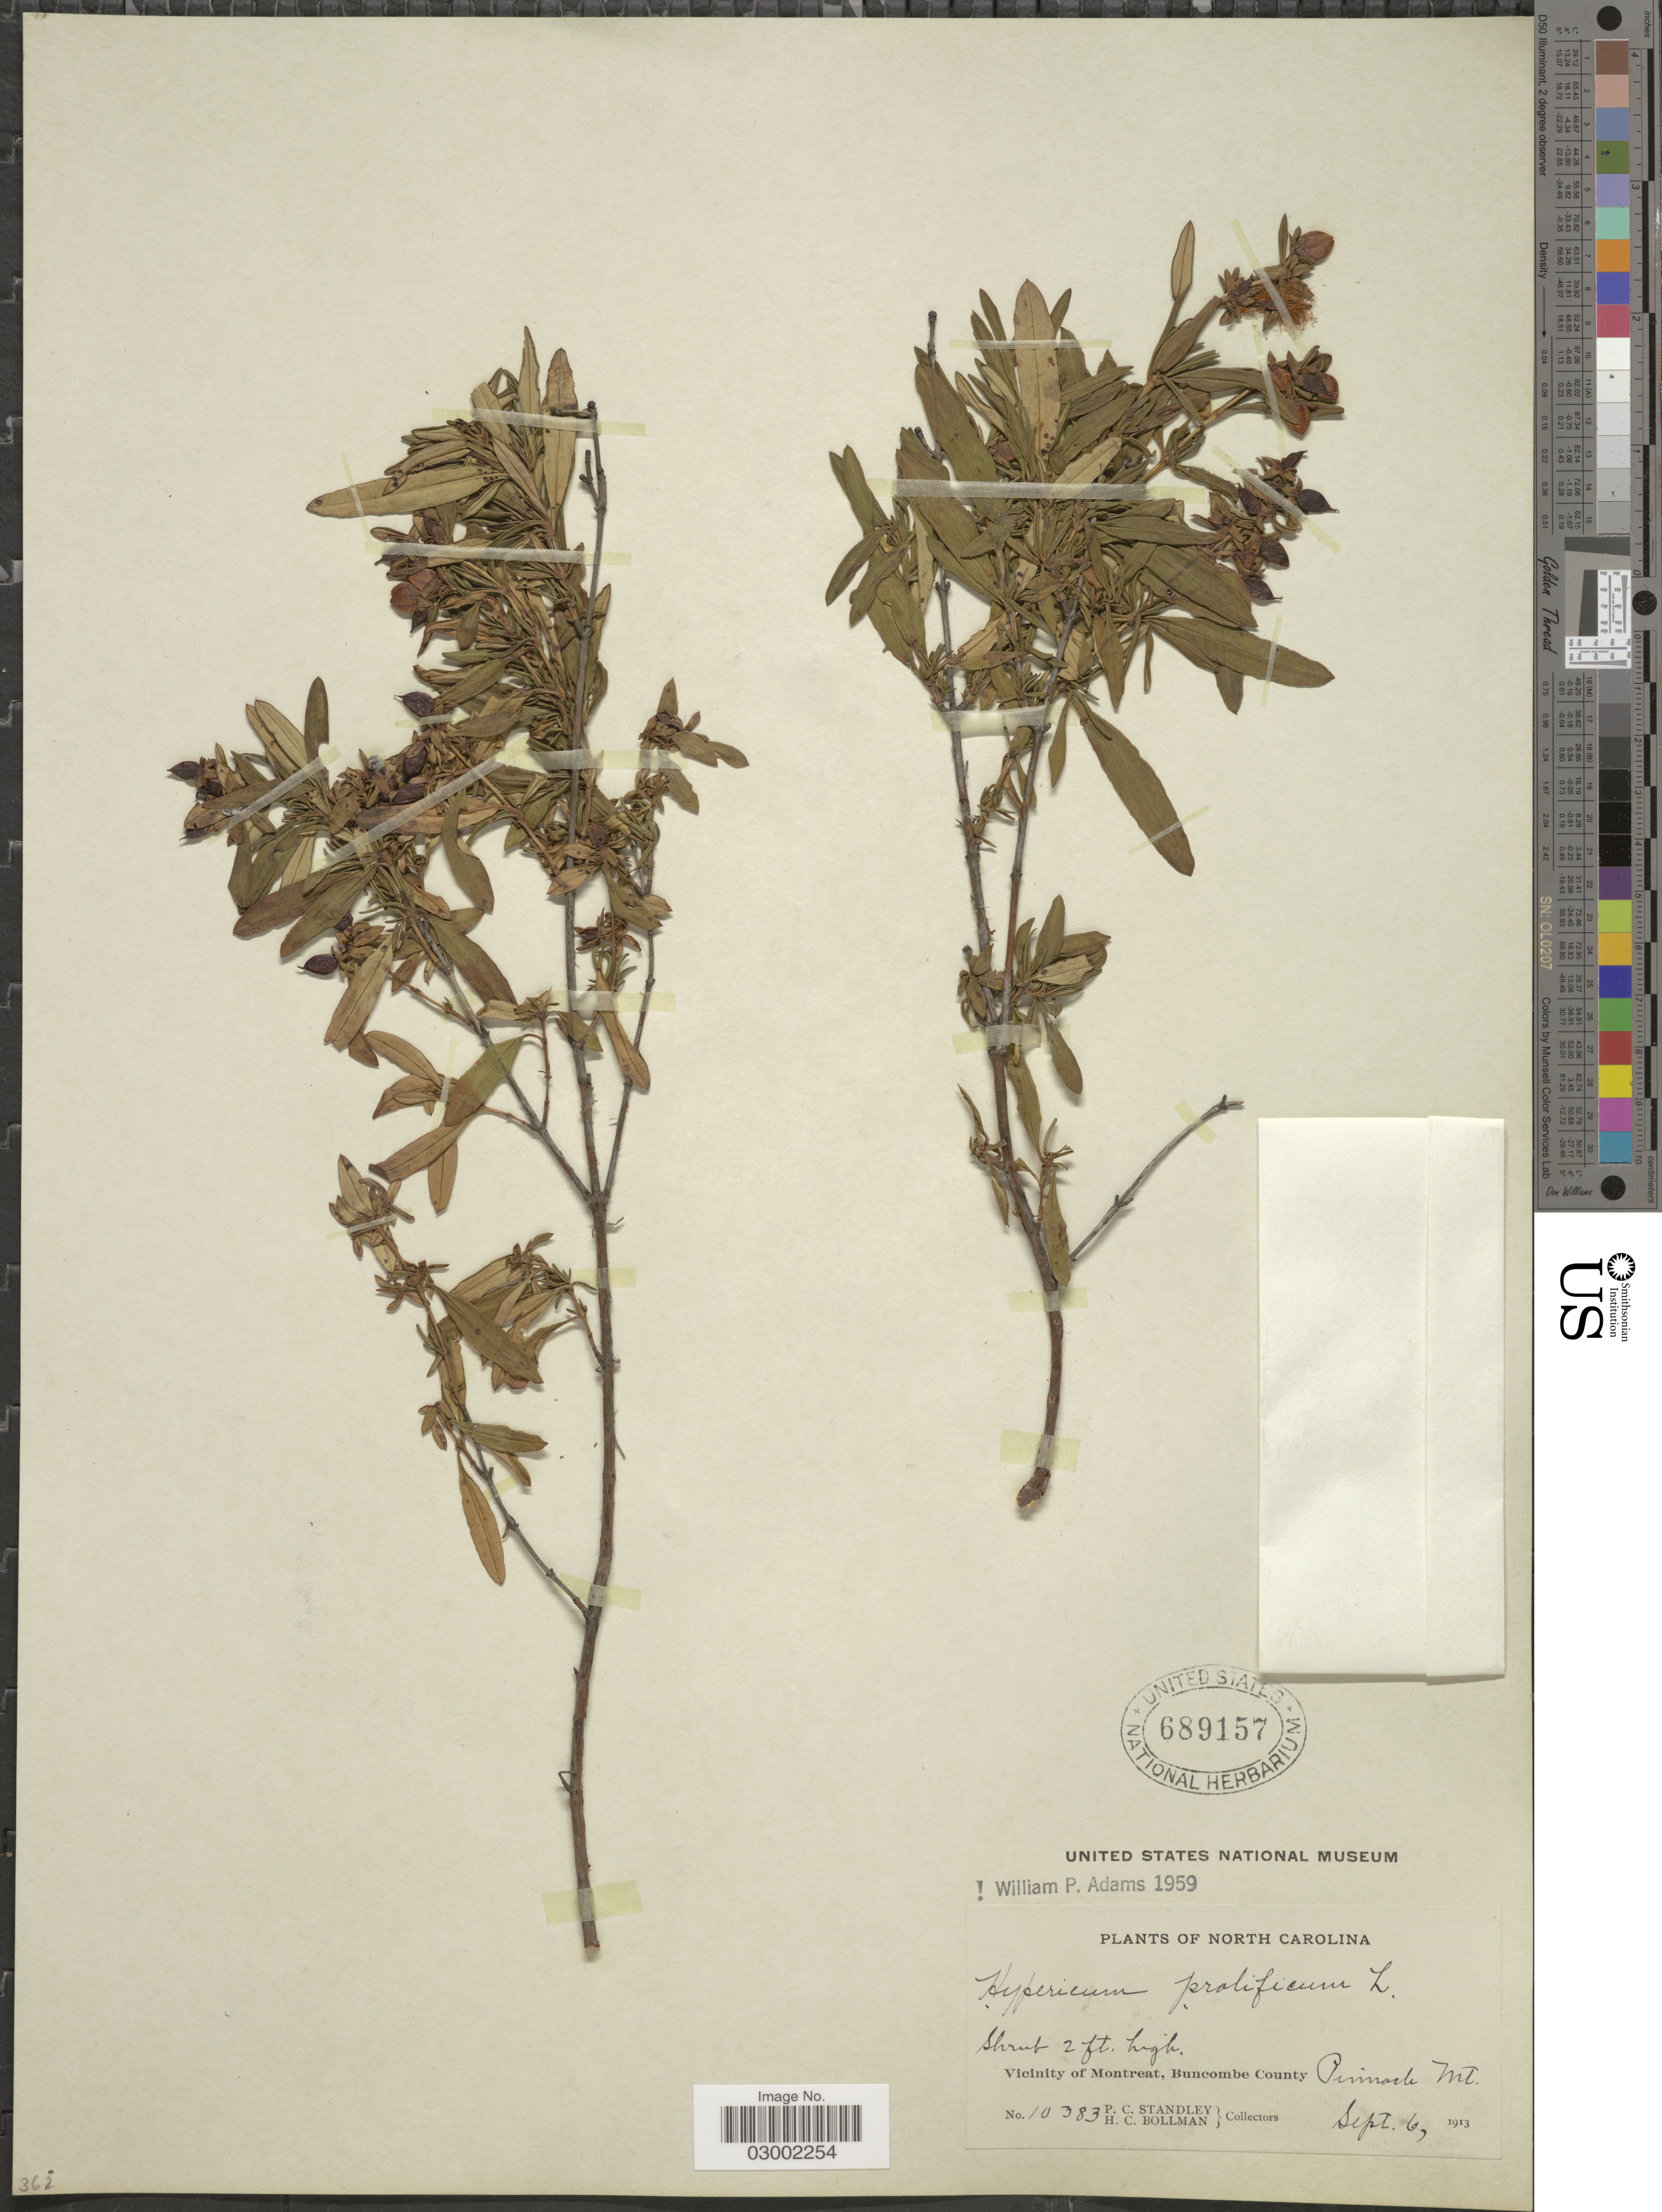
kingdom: Plantae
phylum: Tracheophyta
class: Magnoliopsida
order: Malpighiales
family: Hypericaceae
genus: Hypericum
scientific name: Hypericum prolificum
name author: L.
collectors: P. C. Standley & H. C. Bollman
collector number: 10383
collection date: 1913-09-06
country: United States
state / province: North Carolina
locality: Vicinity of Montreat, Buncombe County. Pinnacle Mt.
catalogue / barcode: US 689157